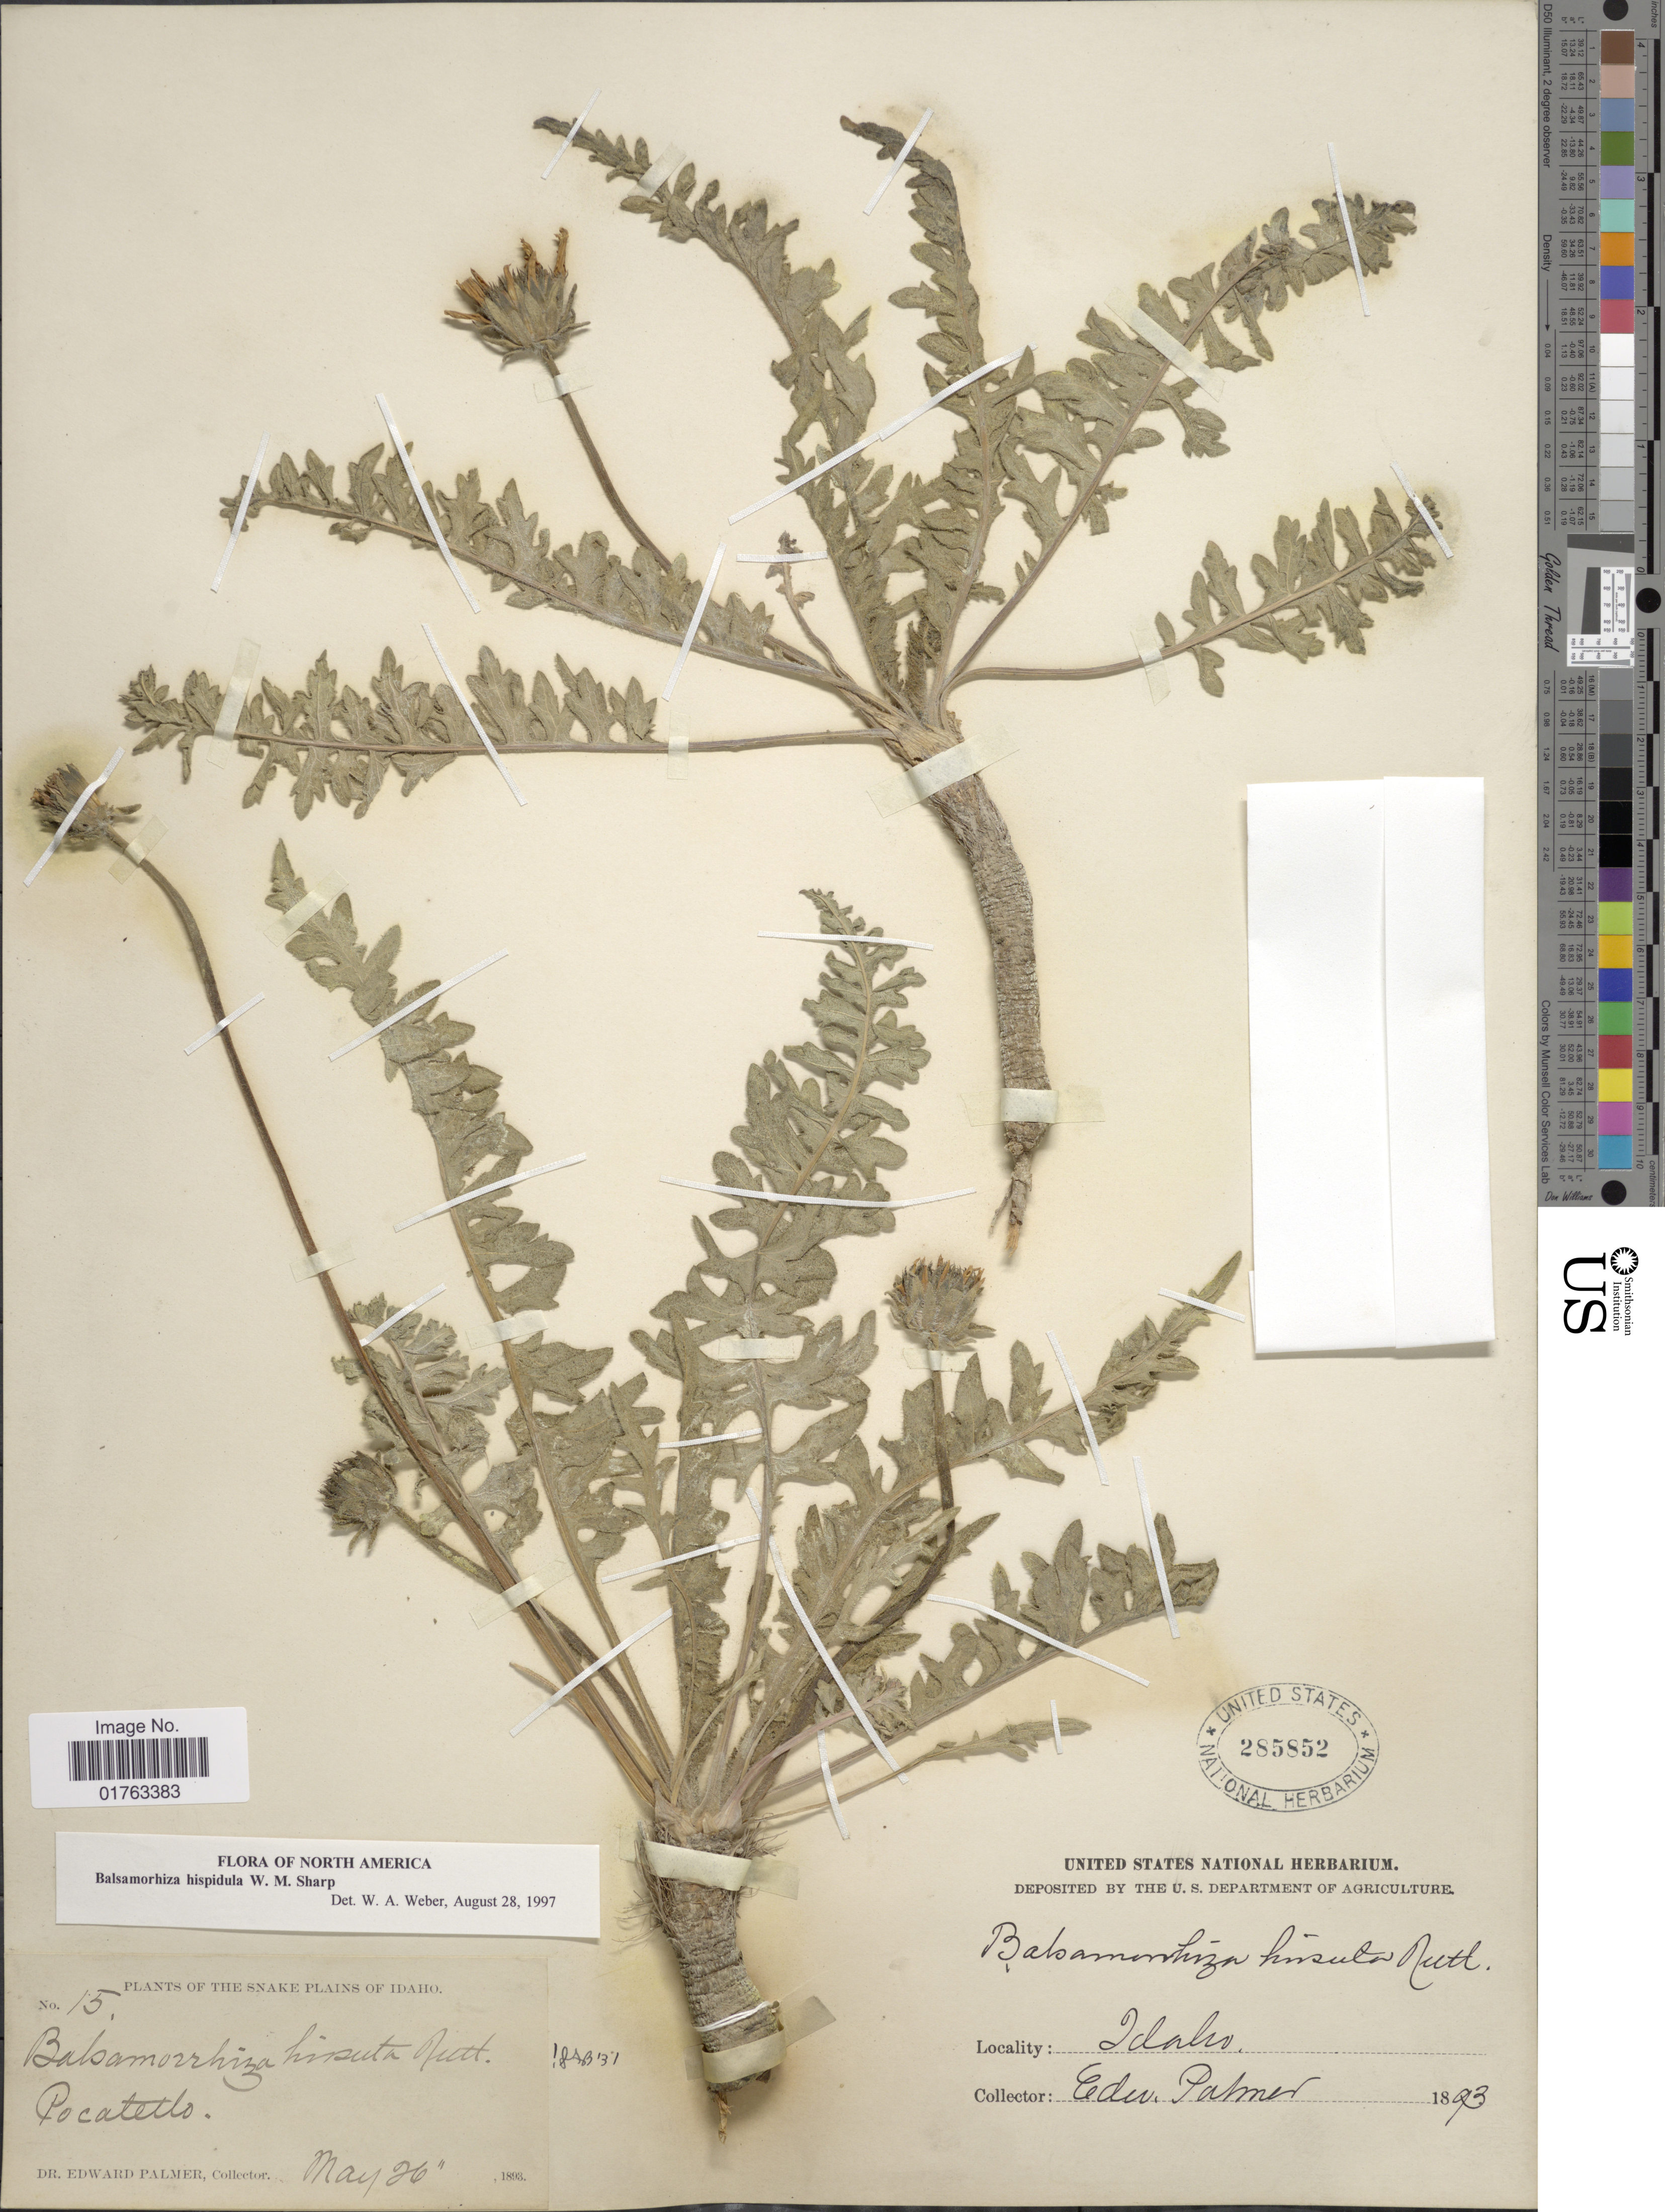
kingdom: Plantae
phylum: Tracheophyta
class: Magnoliopsida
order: Asterales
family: Asteraceae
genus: Balsamorhiza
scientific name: Balsamorhiza hispidula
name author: W.M. Sharp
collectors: E. Palmer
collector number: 15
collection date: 1893-05-26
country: United States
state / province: Idaho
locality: Pocatello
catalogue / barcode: US 285852